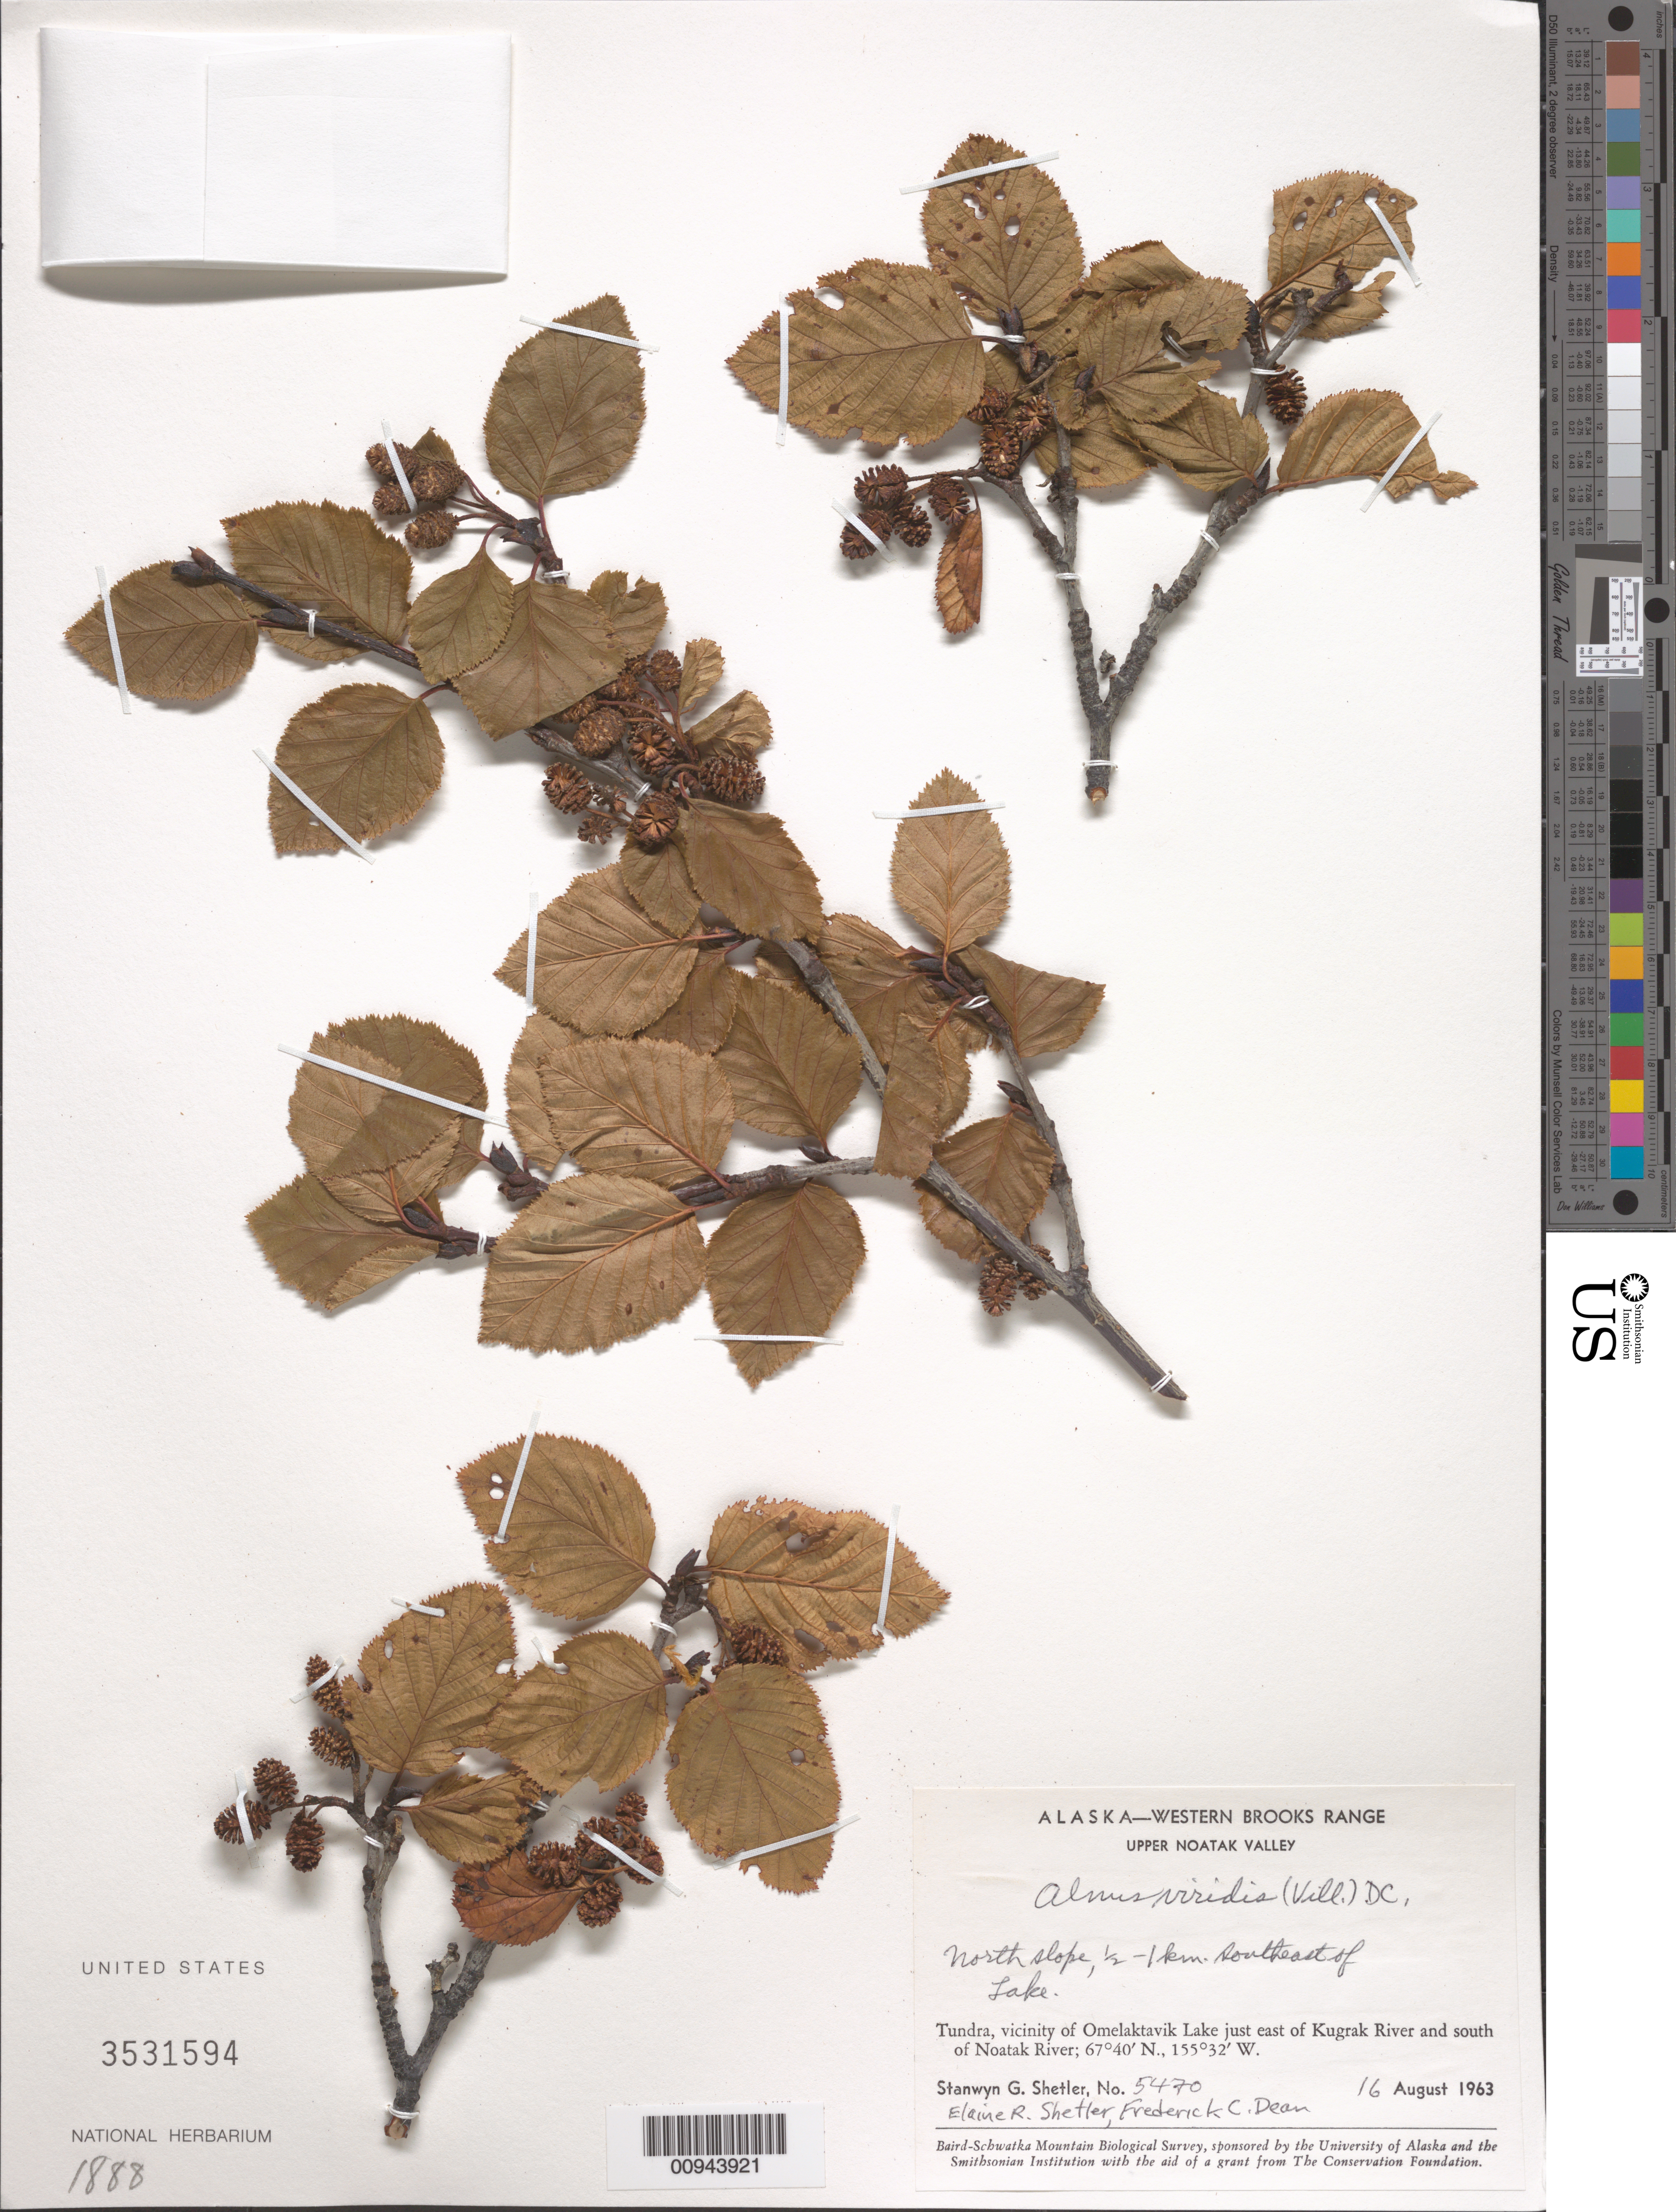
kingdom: Plantae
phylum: Tracheophyta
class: Magnoliopsida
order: Fagales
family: Betulaceae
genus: Alnus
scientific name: Alnus viridis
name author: (Chaix) DC.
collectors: S. Shetler, E. R. Shetler & F. C. Dean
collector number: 5470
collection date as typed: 16 Aug 1963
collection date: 1963-08-16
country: United States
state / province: Alaska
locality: Vicinity of Omelaktavik Lake just east of Kugrak River and south of Noatak River. Western Brooks Range, Upper Noatak Valley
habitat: Tundra. North slope, 0.5 - 1 km. southeast of Lake.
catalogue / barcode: US 3531594